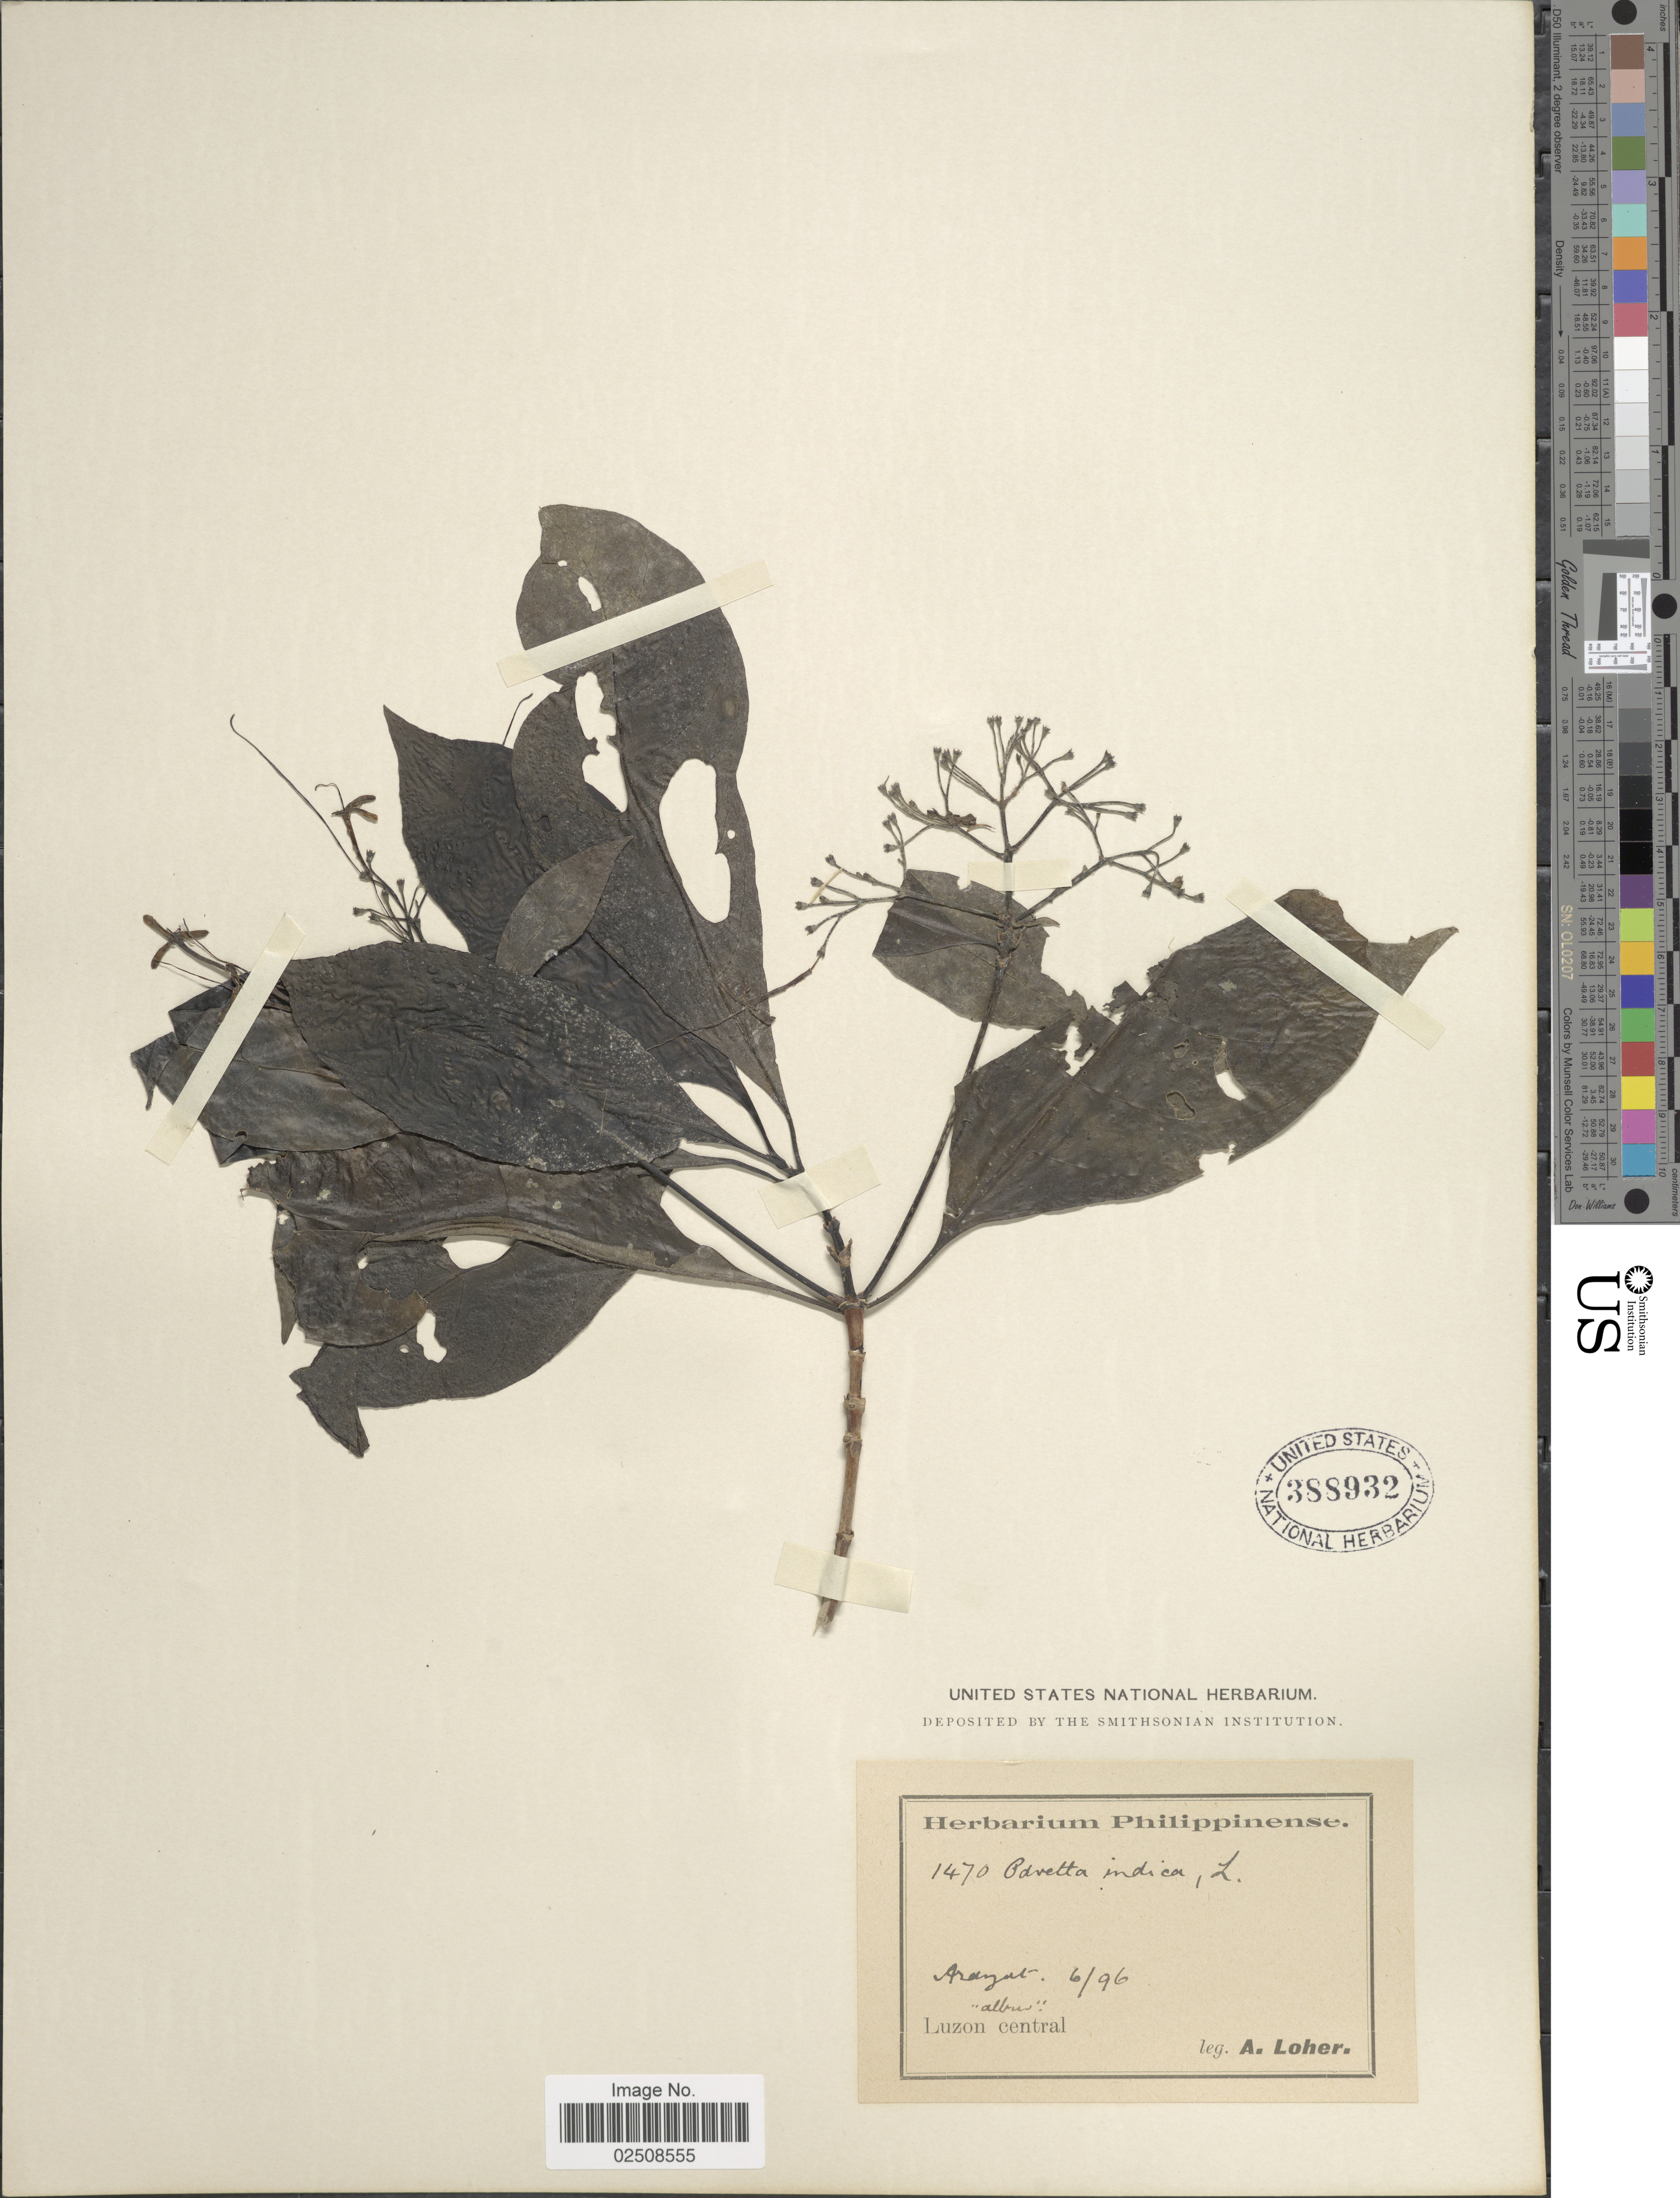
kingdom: Plantae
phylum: Tracheophyta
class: Magnoliopsida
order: Gentianales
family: Rubiaceae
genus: Pavetta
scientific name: Pavetta indica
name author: L.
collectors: A. Loher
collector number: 1470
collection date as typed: Transcribed d/m/y: /6/96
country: Philippines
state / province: Central Luzon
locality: Arayat, Luzon central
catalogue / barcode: US 388932